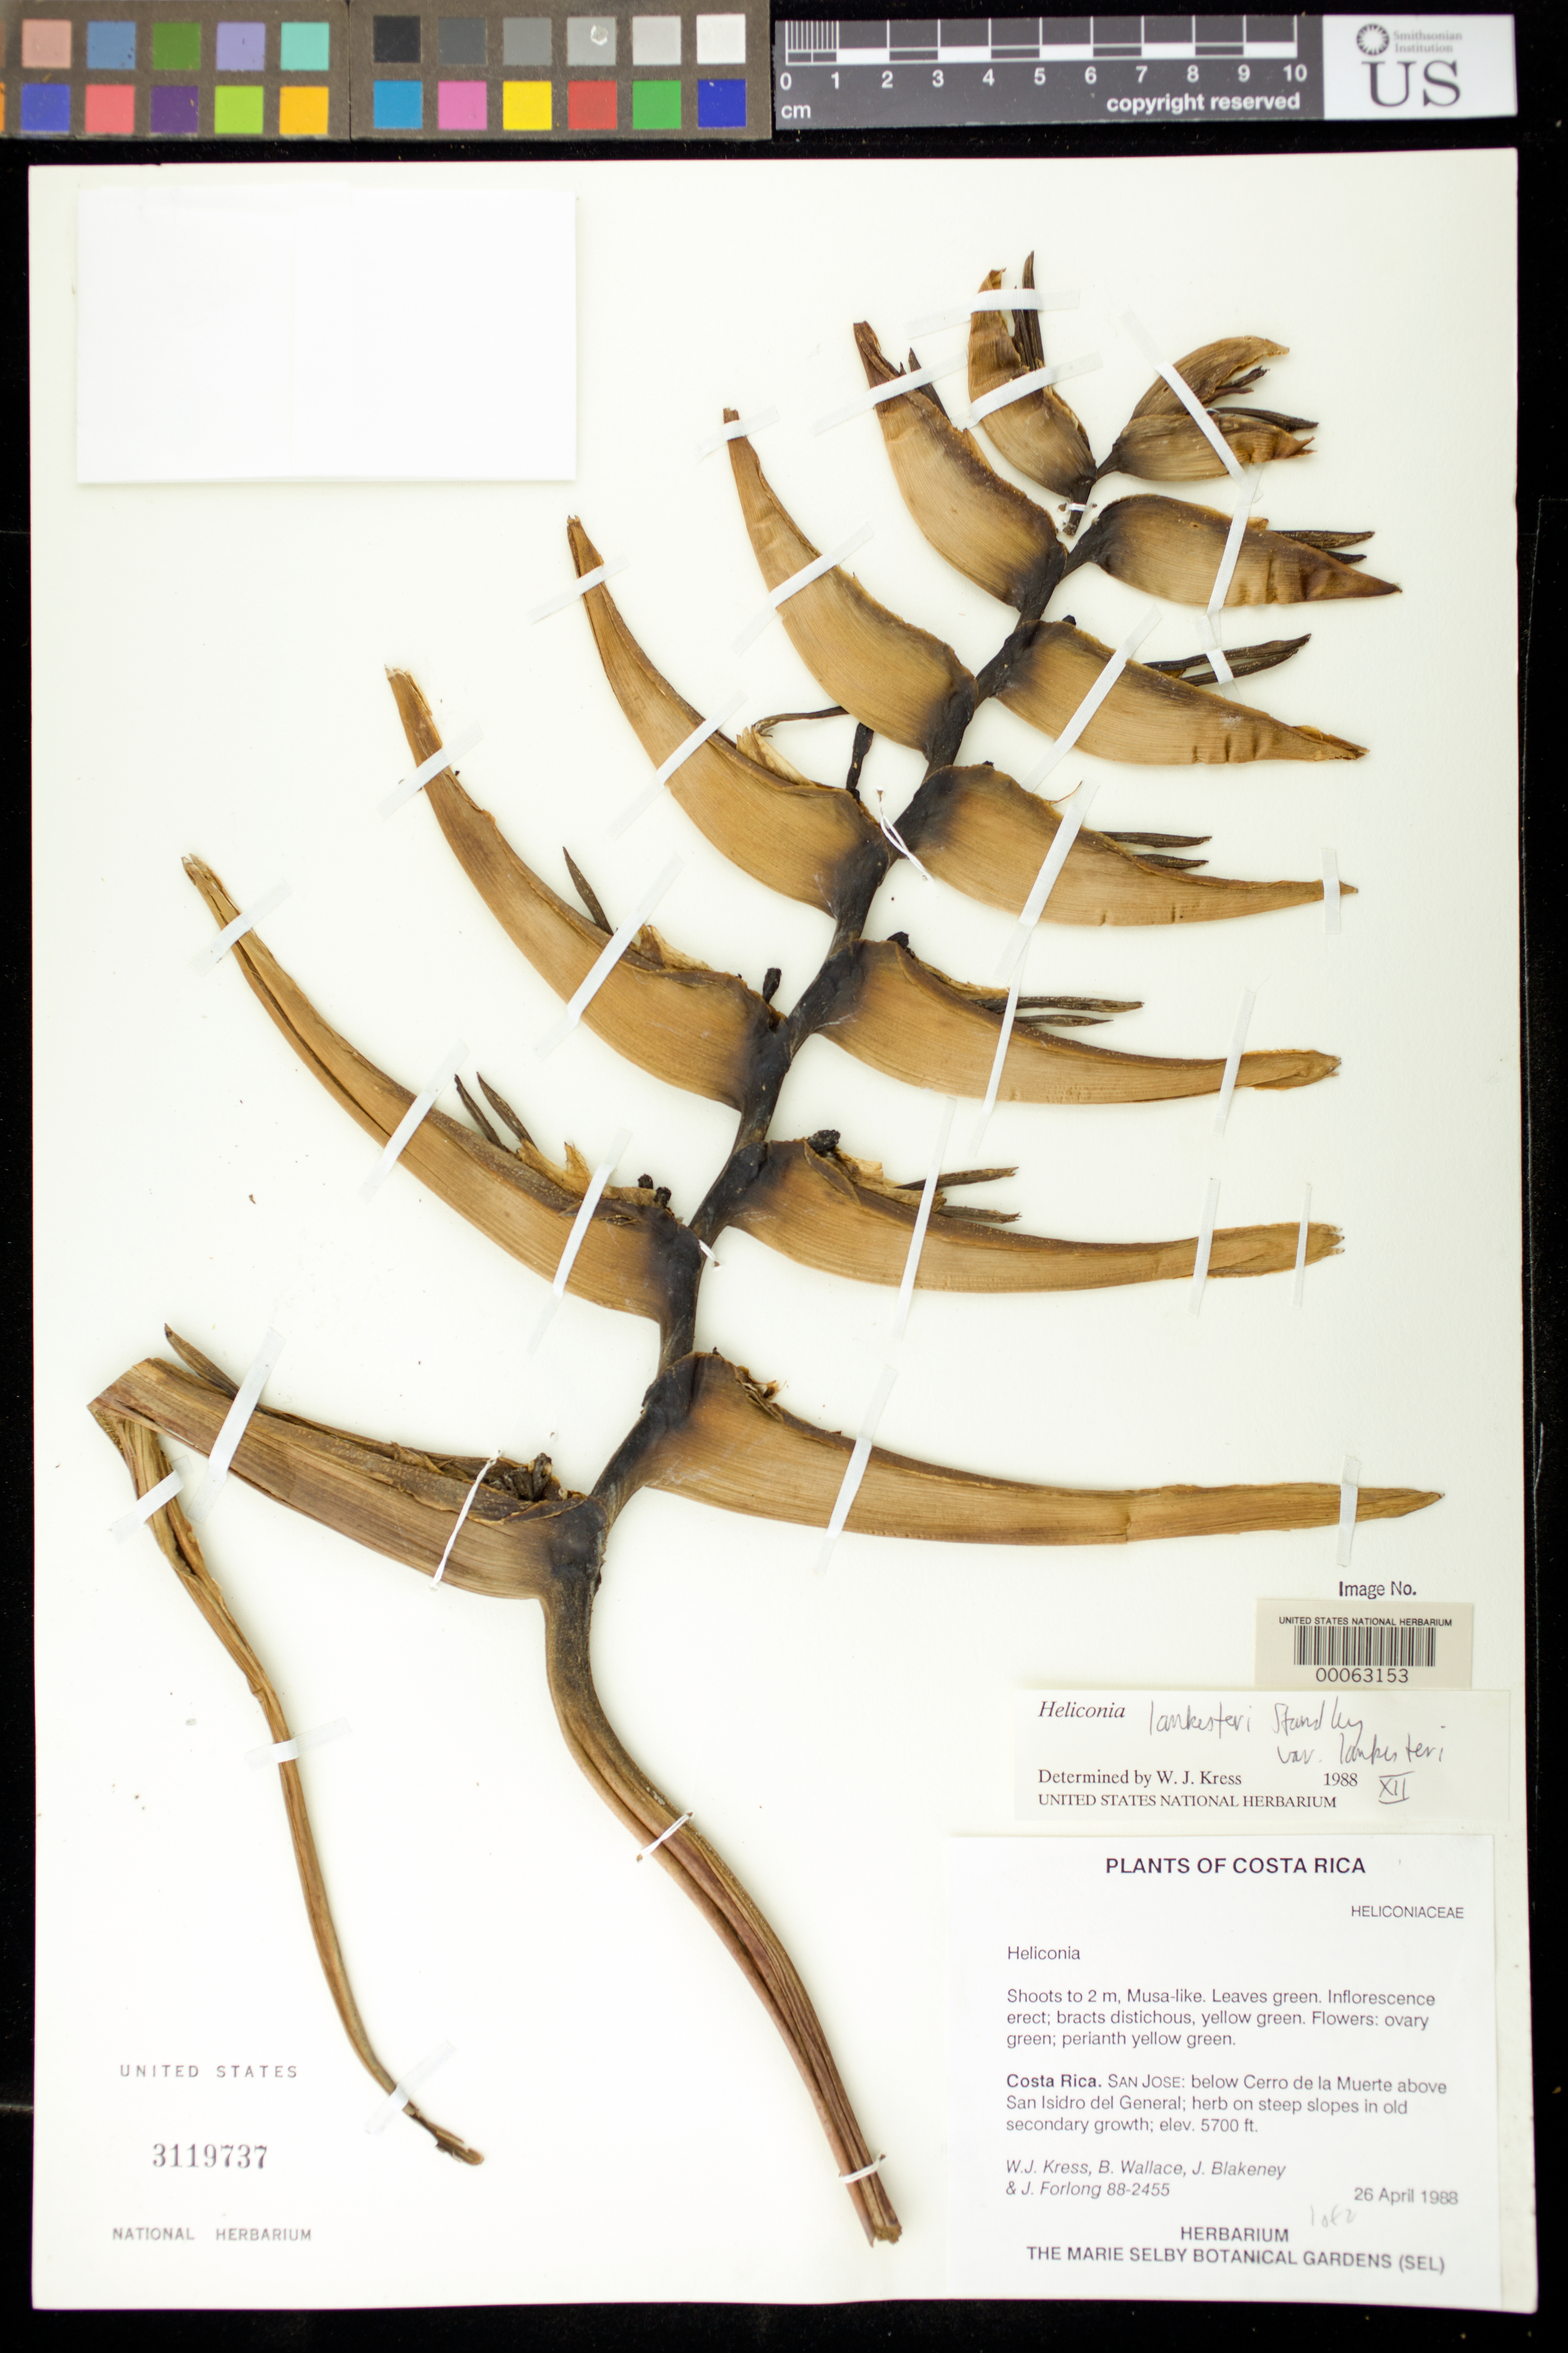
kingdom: Plantae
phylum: Tracheophyta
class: Liliopsida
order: Zingiberales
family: Heliconiaceae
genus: Heliconia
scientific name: Heliconia lankesteri var. lankesteri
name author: Standl.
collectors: W. J. Kress, B. Wallace, J. Blakeney & J. Forlong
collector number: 88-2455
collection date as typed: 26 Apr 1988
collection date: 1988-04-26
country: Costa Rica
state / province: San José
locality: Below cerro de la muerte above san isidro del general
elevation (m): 1737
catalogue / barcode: US 3119737